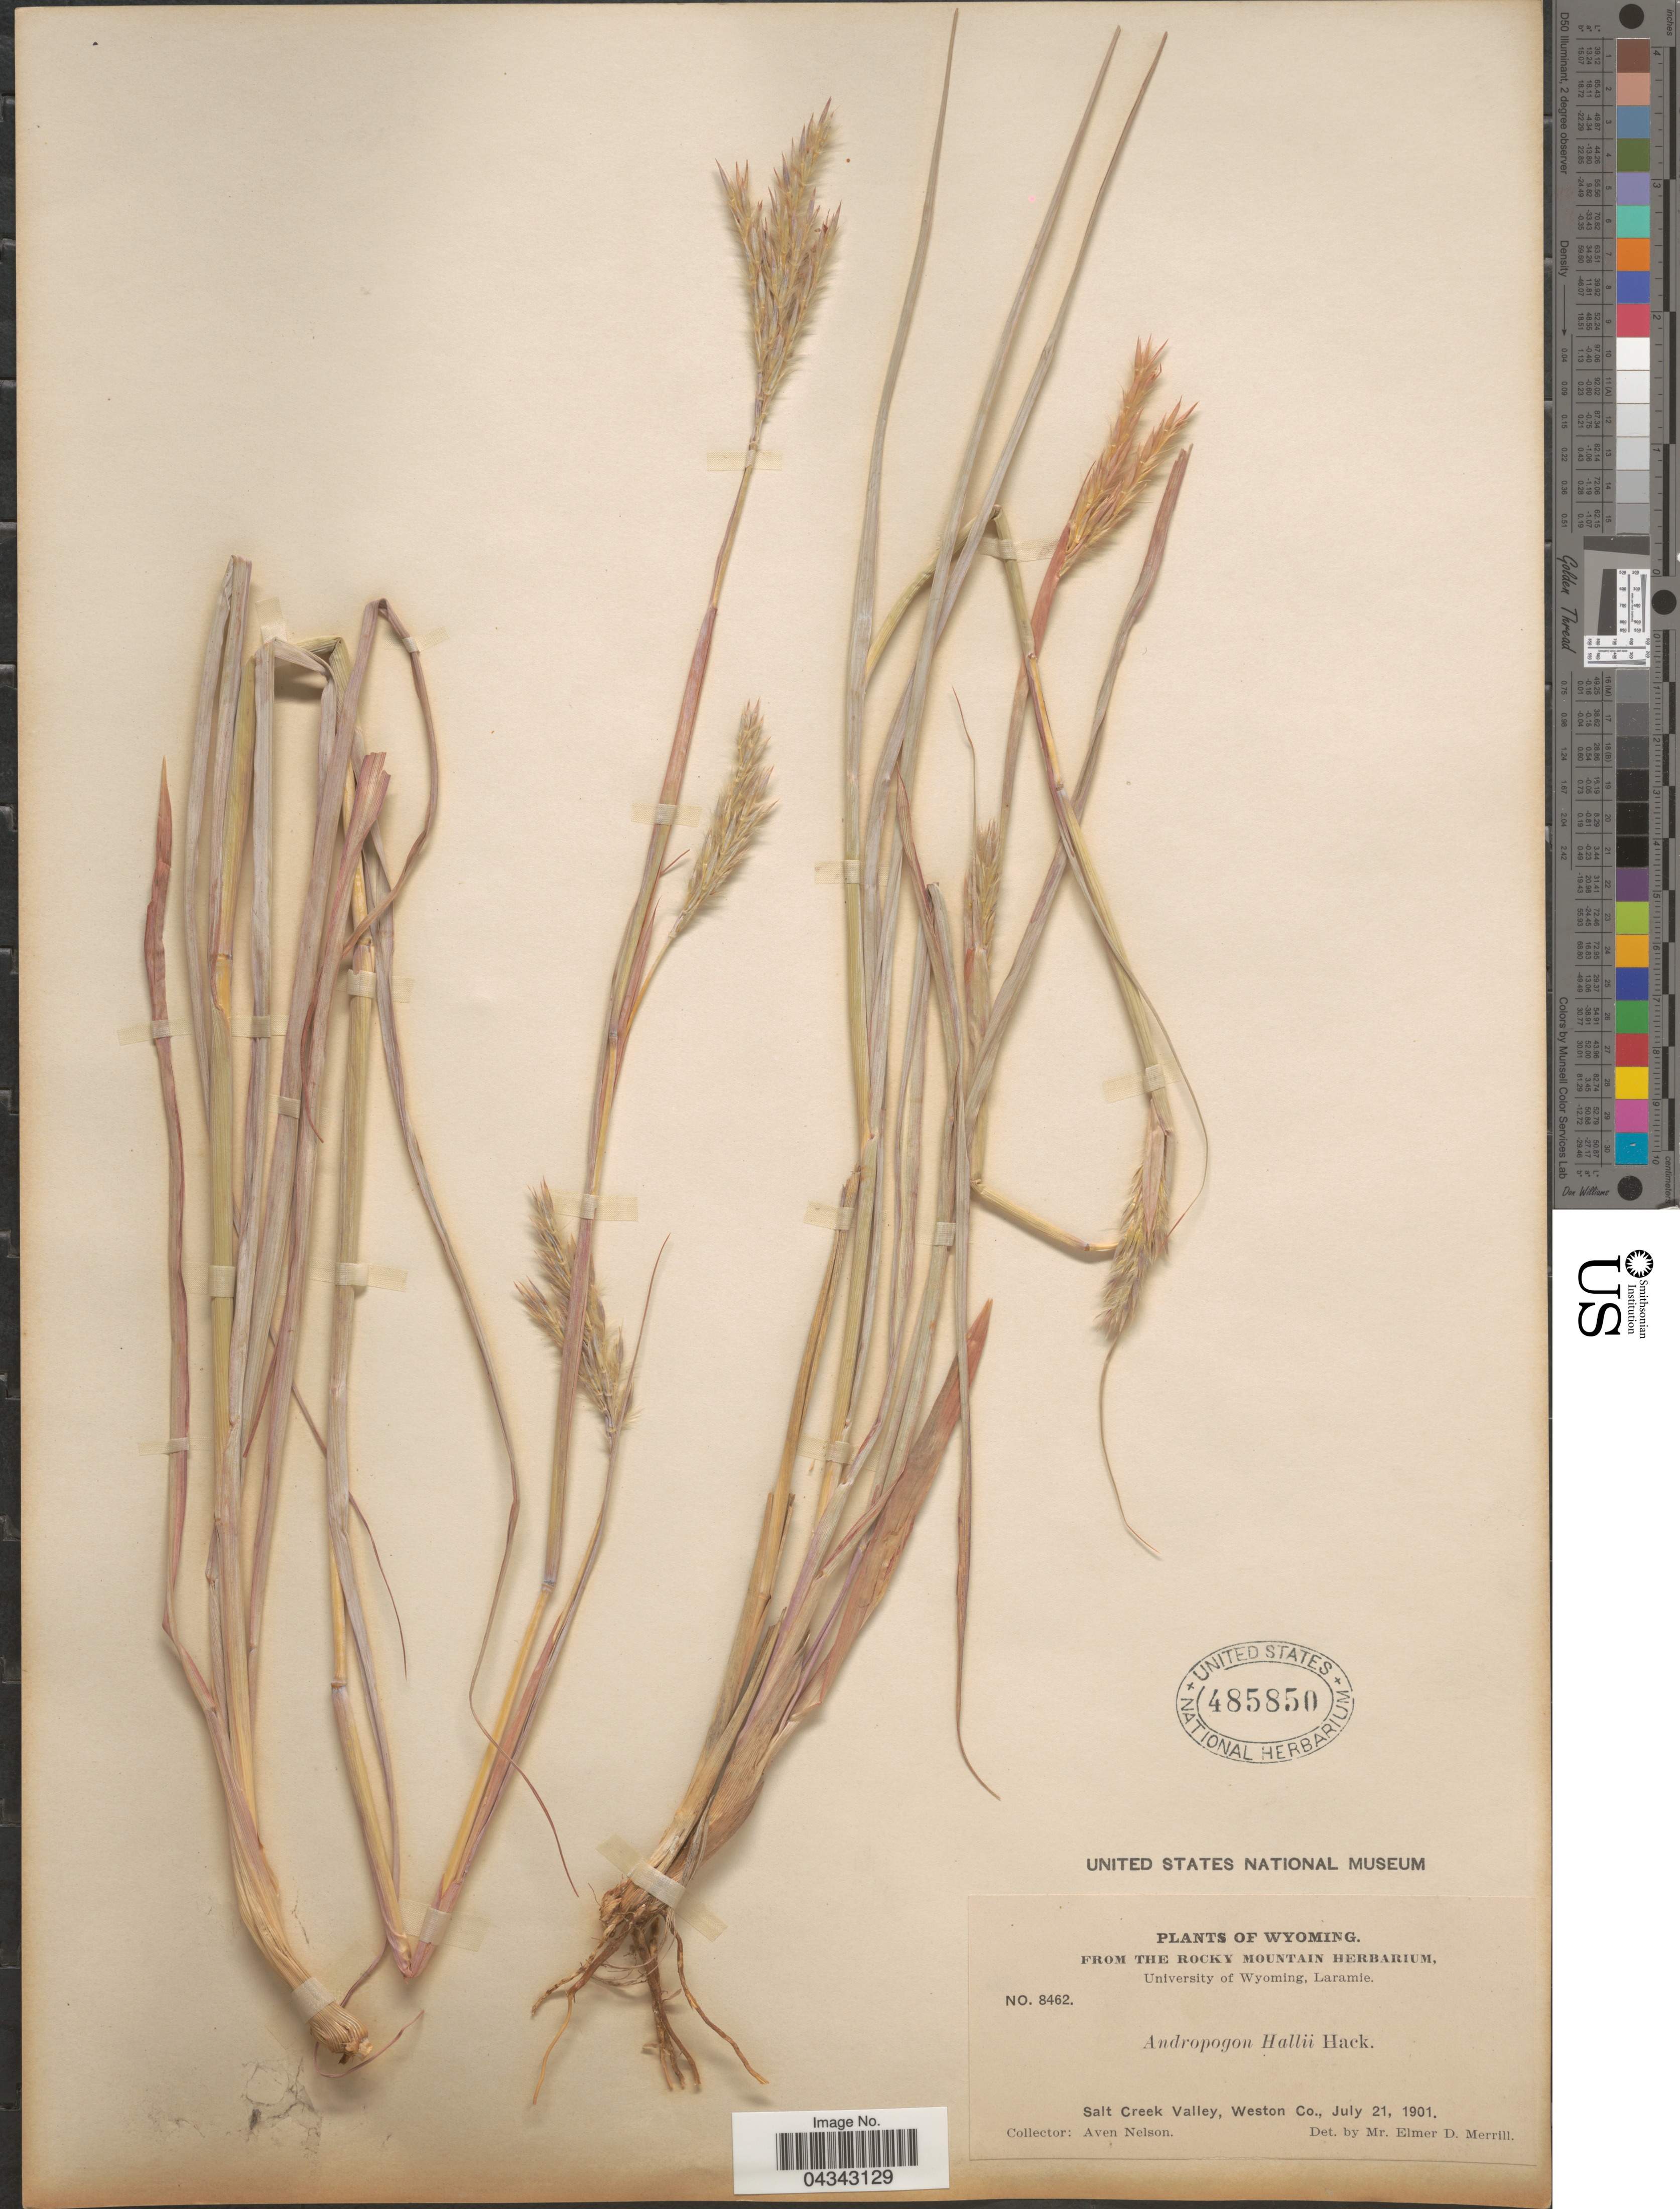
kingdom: Plantae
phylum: Tracheophyta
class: Liliopsida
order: Poales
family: Poaceae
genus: Andropogon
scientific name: Andropogon gerardii subsp. hallii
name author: (Hack.) Wipff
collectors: A. Nelson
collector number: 8462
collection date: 1901-07-21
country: United States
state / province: Wyoming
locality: Salt Creek Valley, Weston Co.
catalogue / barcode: US 485850